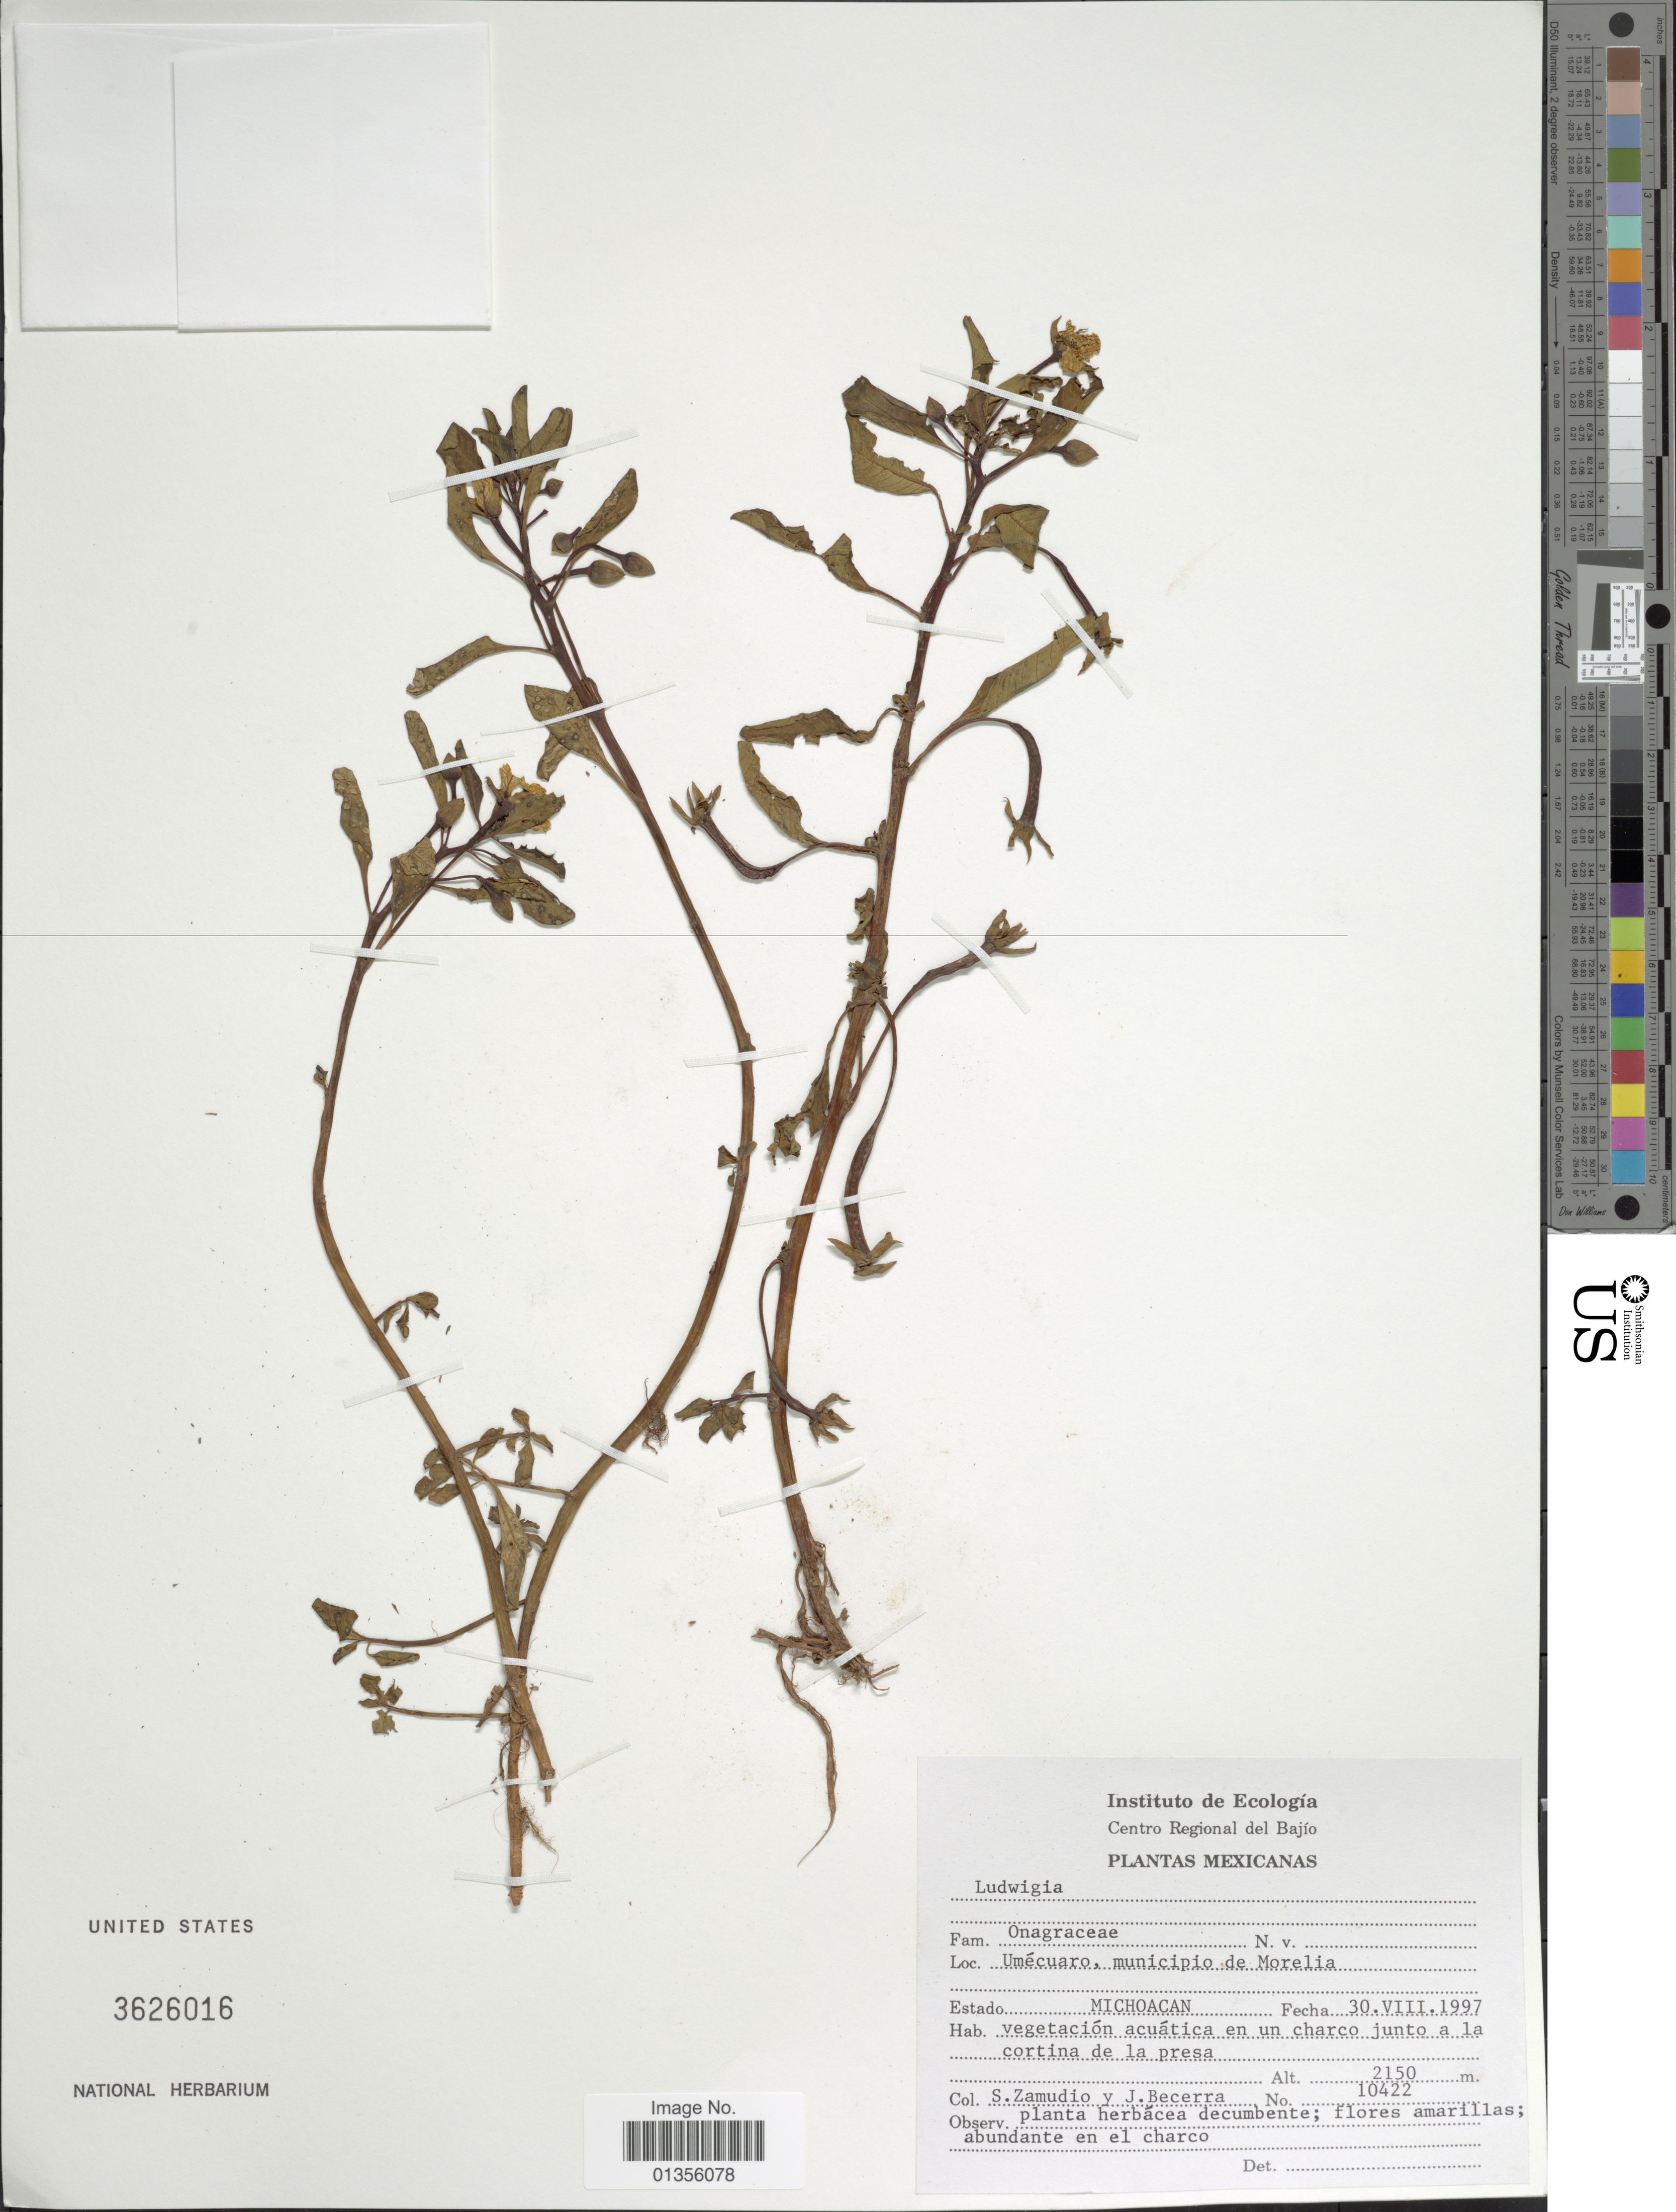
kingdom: Plantae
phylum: Tracheophyta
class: Magnoliopsida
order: Myrtales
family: Onagraceae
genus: Ludwigia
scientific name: Ludwigia sp.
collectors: S. Zamudio Ruíz & J. Becerra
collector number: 10422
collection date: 1997-08-30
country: Mexico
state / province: Michoacán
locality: Umécuaro, municipio de Morelia.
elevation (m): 2150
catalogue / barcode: US 3626016